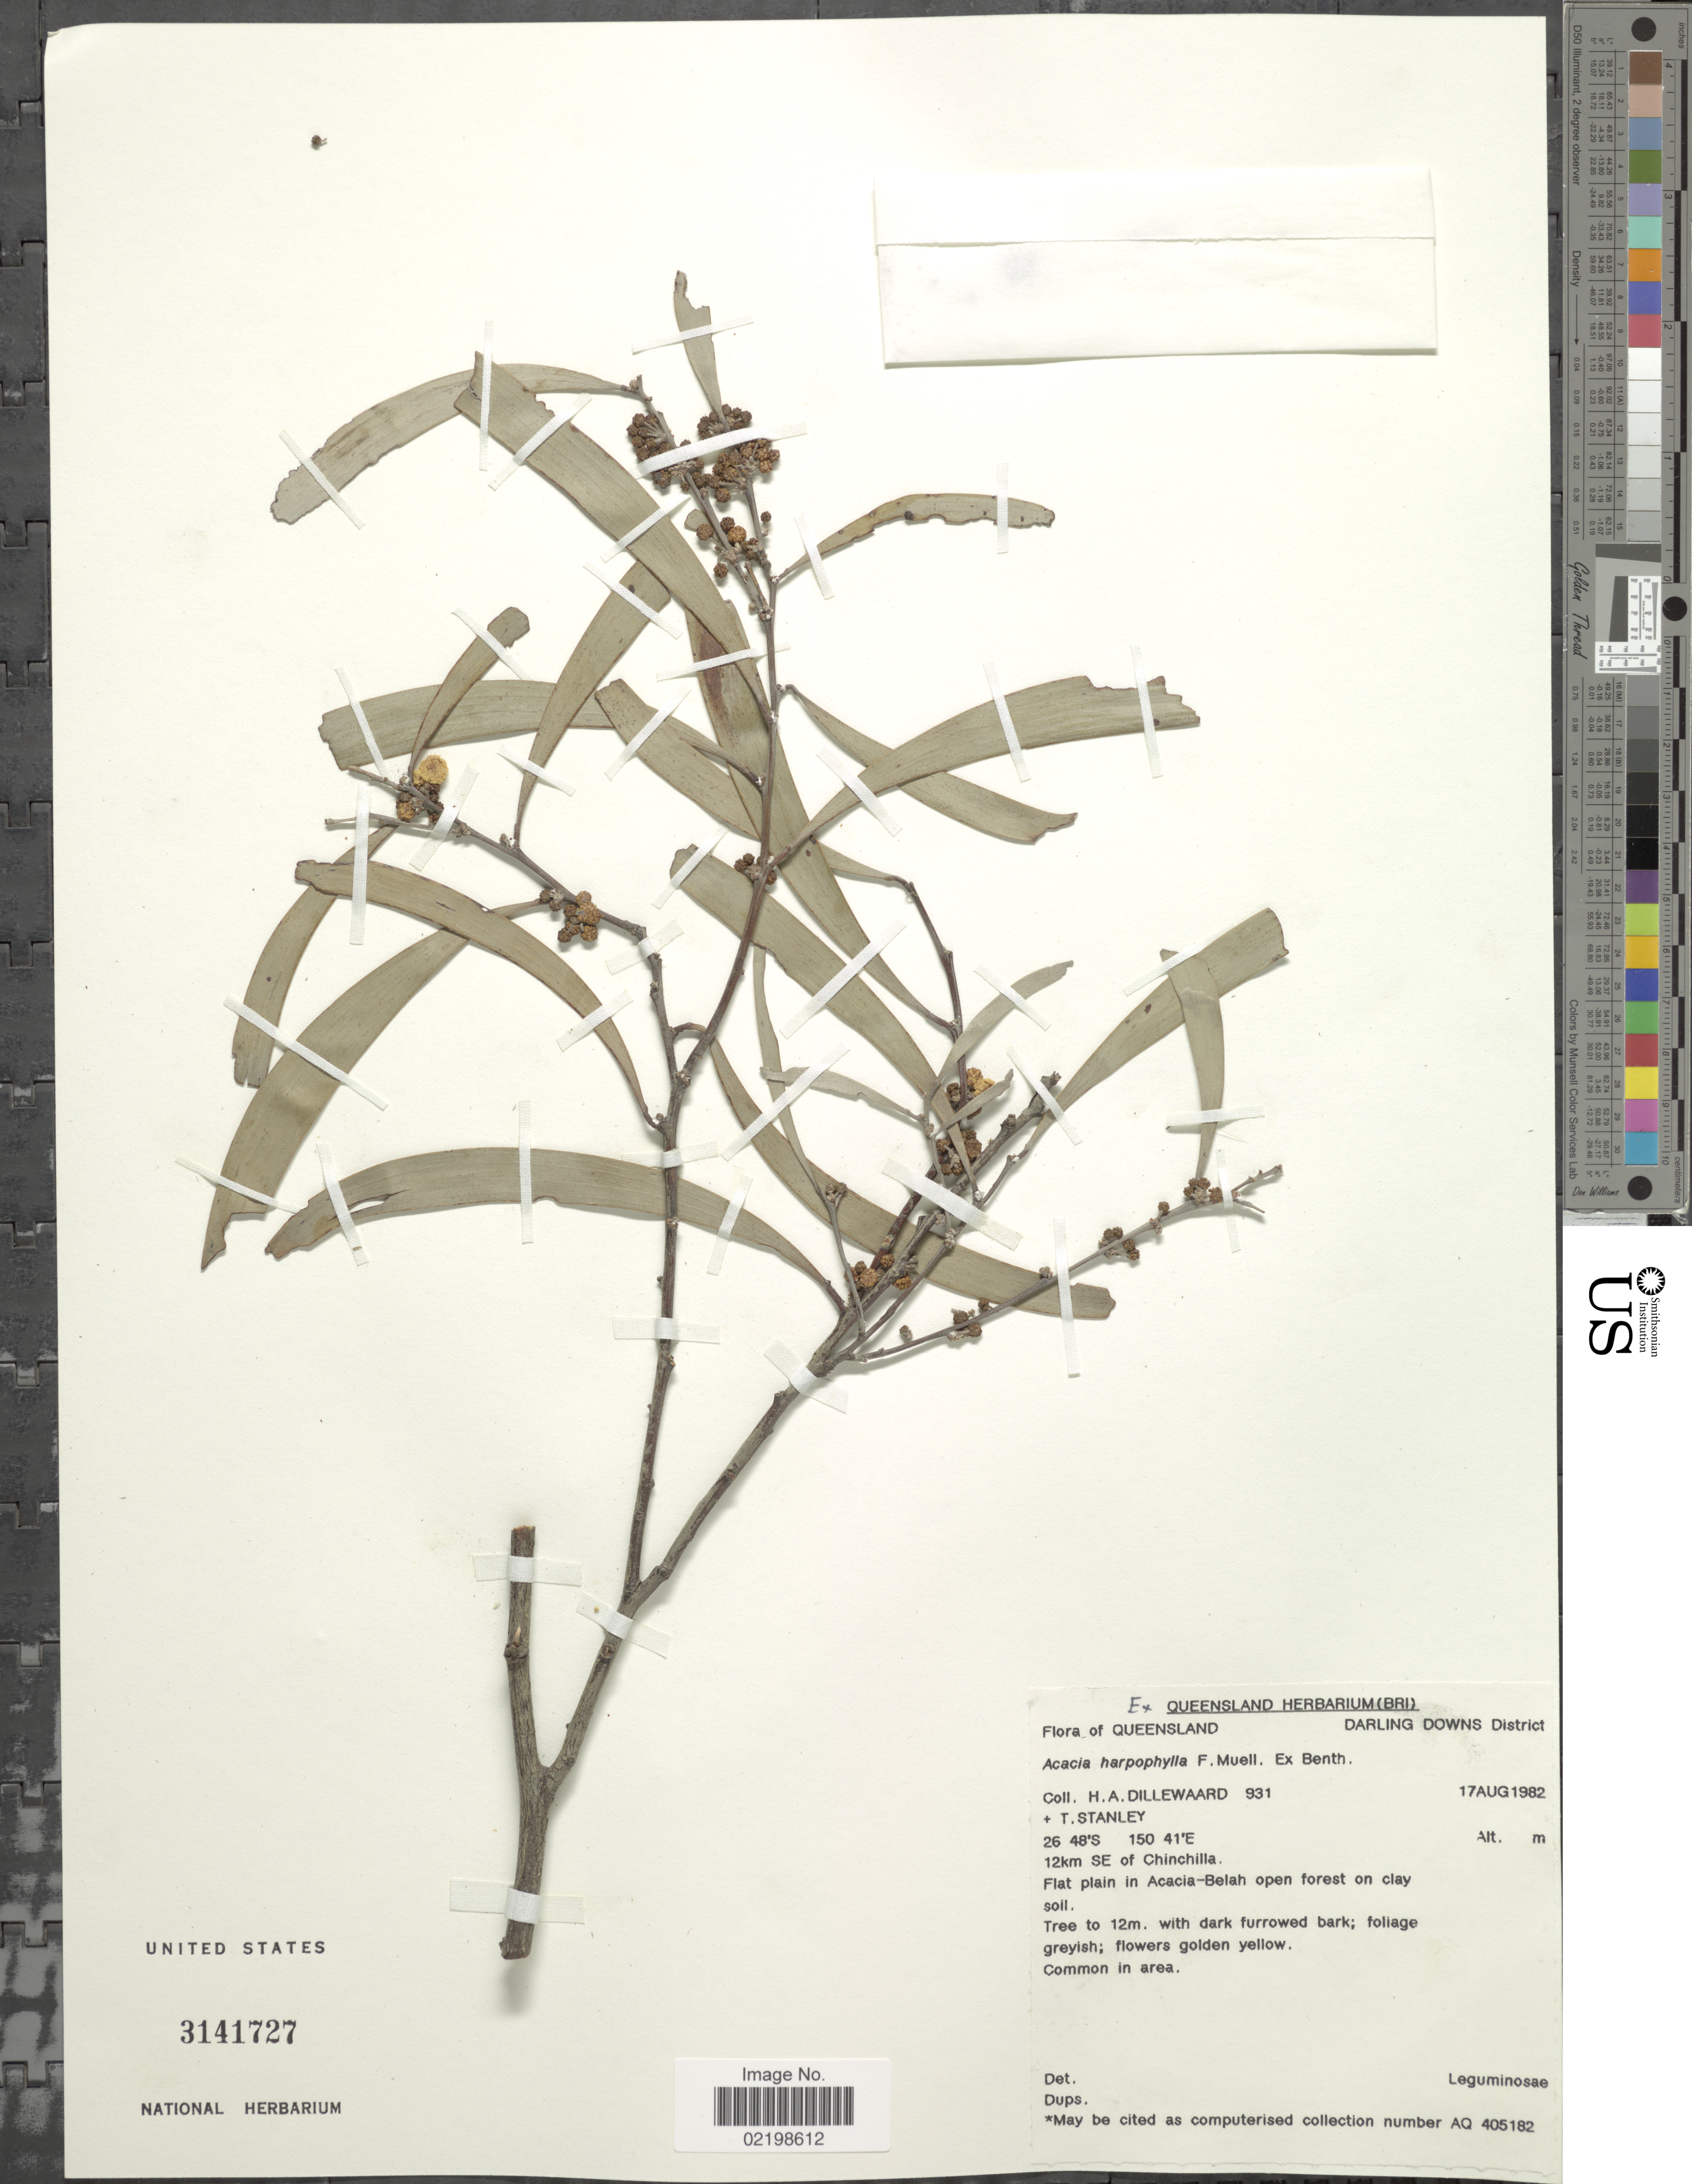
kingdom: Plantae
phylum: Tracheophyta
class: Magnoliopsida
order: Fabales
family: Fabaceae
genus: Acacia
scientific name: Acacia harpophylla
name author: F. Muell. ex Benth.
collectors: H. Dillewaard & T. Stanley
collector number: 931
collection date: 1982-08-17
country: Australia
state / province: Queensland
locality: Darling Downs District. 12 km SE of Chinchilla. Flat plain in Acacia-Belah open forest on clay soil.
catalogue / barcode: US 3141727